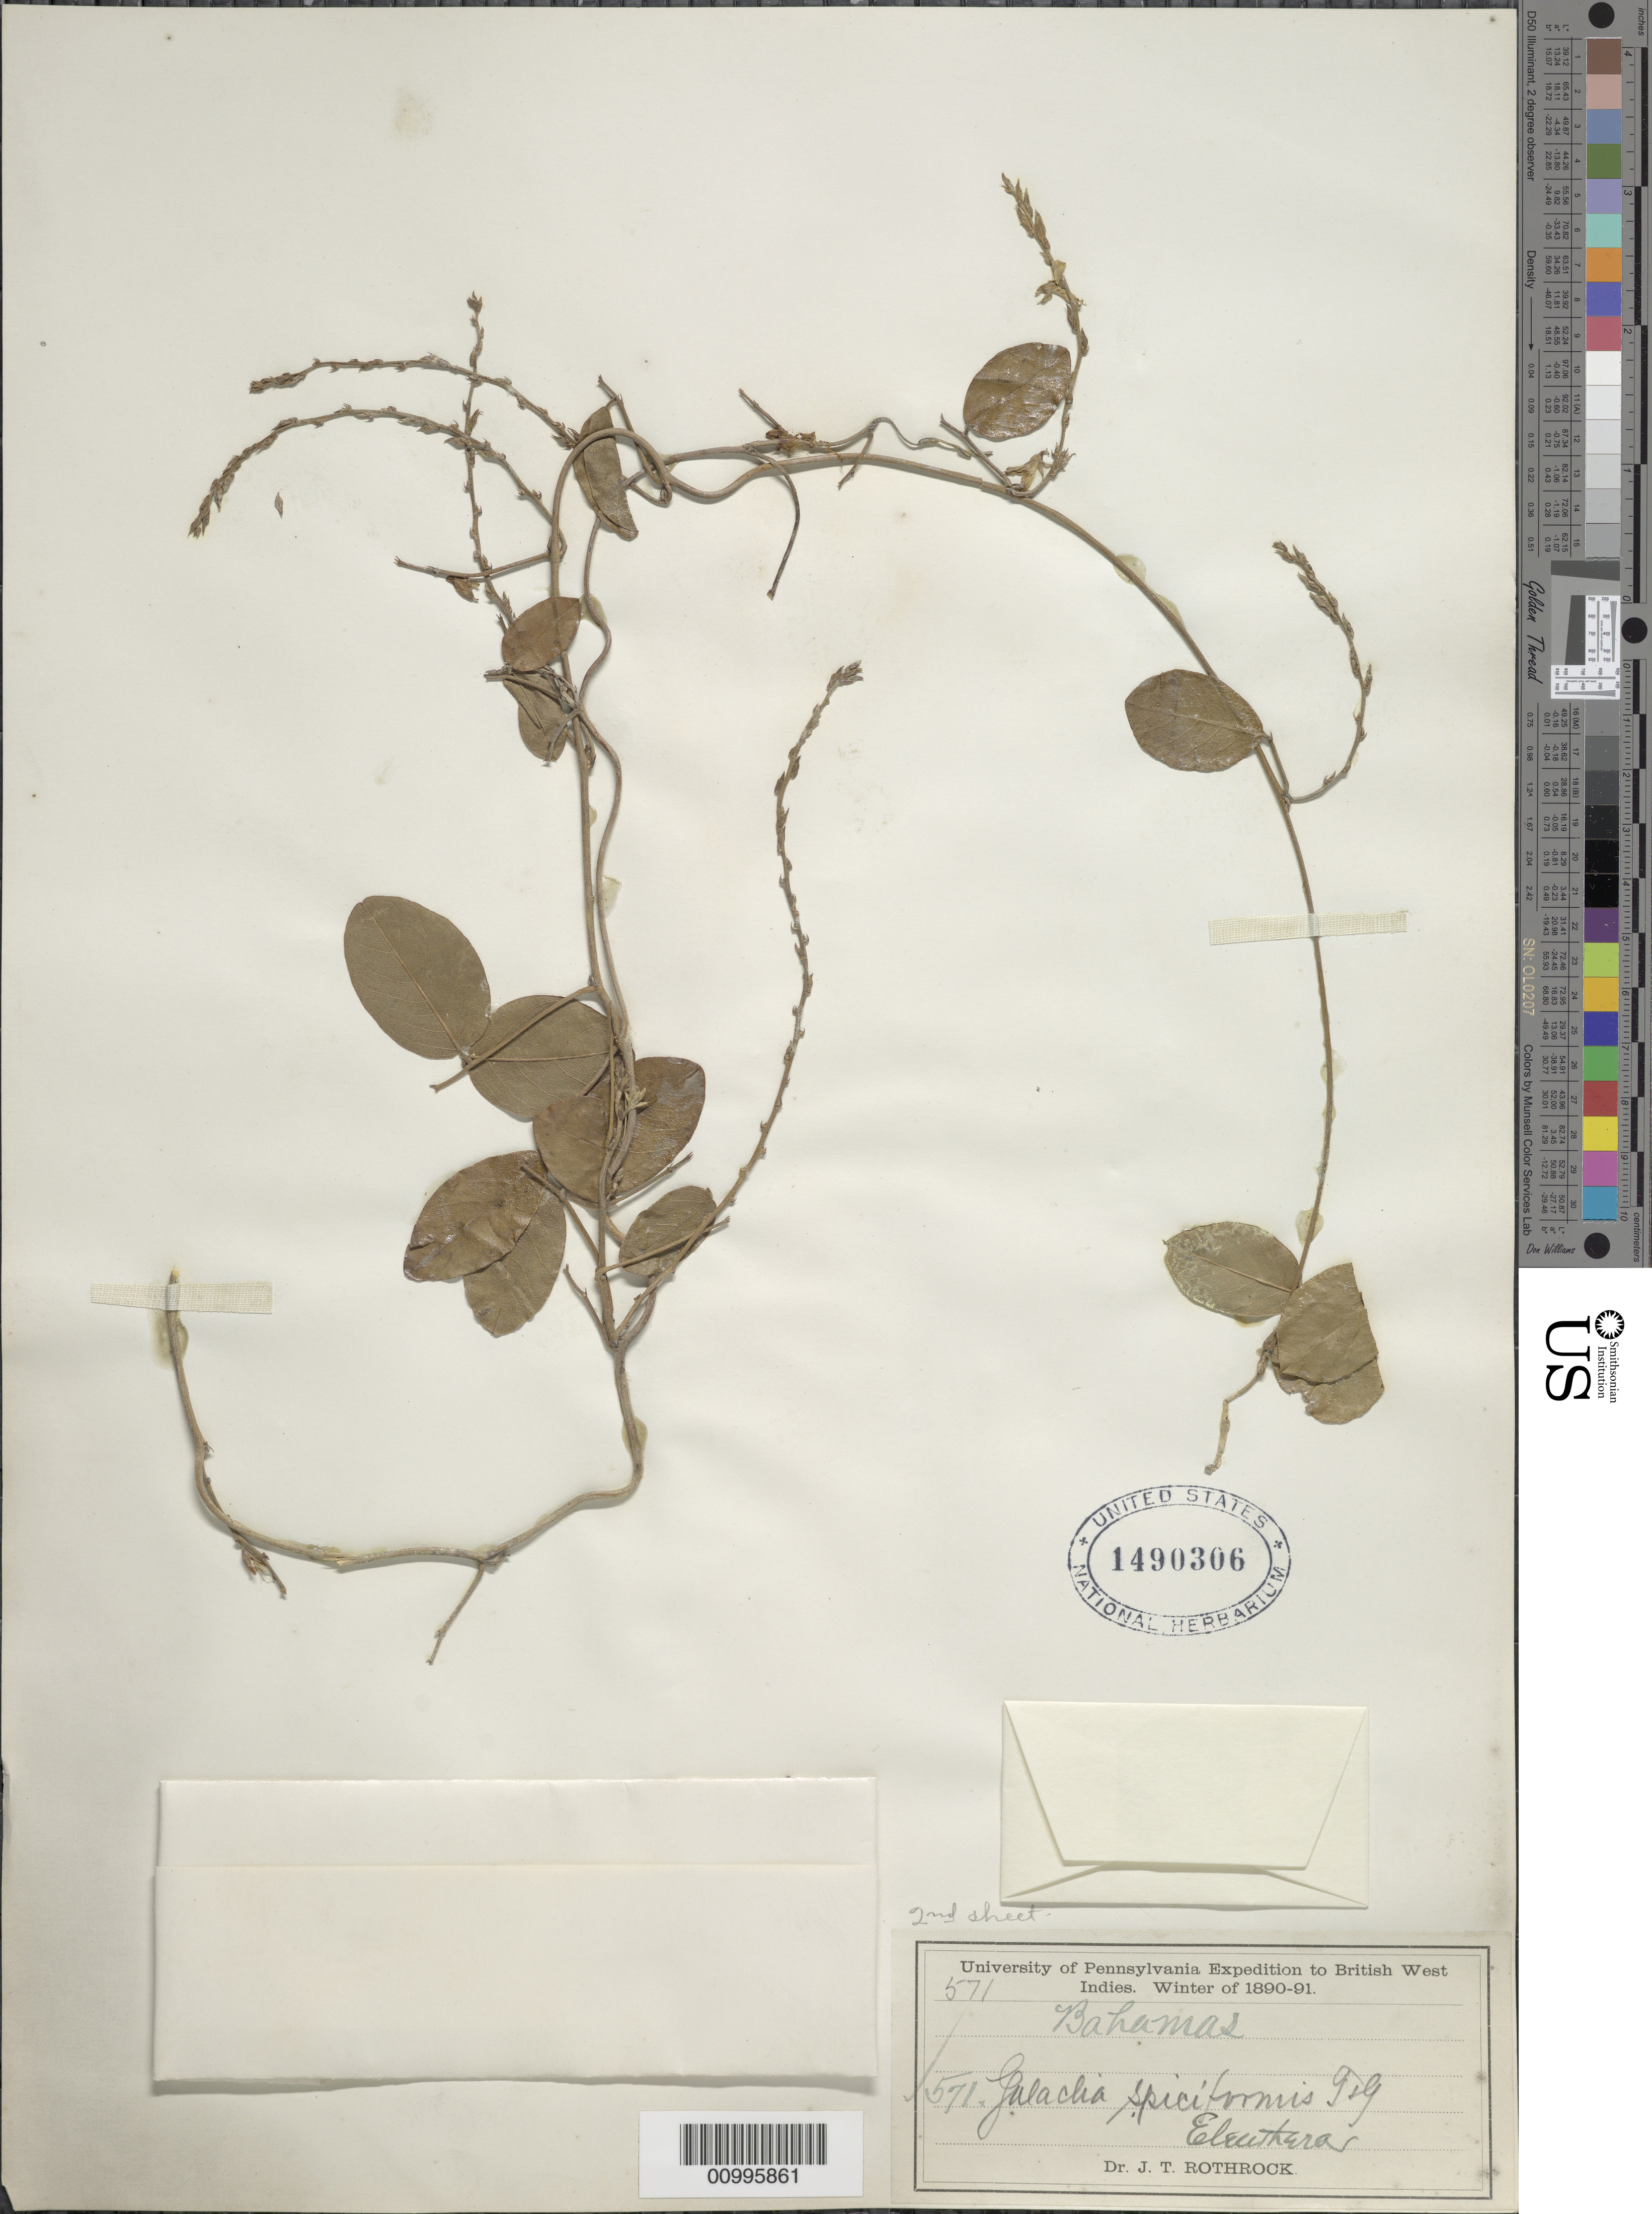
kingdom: Plantae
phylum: Tracheophyta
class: Magnoliopsida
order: Fabales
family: Fabaceae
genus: Galactia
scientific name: Galactia spiciformis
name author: Torr. & A. Gray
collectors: J. T. Rothrock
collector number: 571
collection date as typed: Win 1890 to Win 1891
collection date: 1890/1891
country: Bahamas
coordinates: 0 N, 0 E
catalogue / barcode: US 1490306